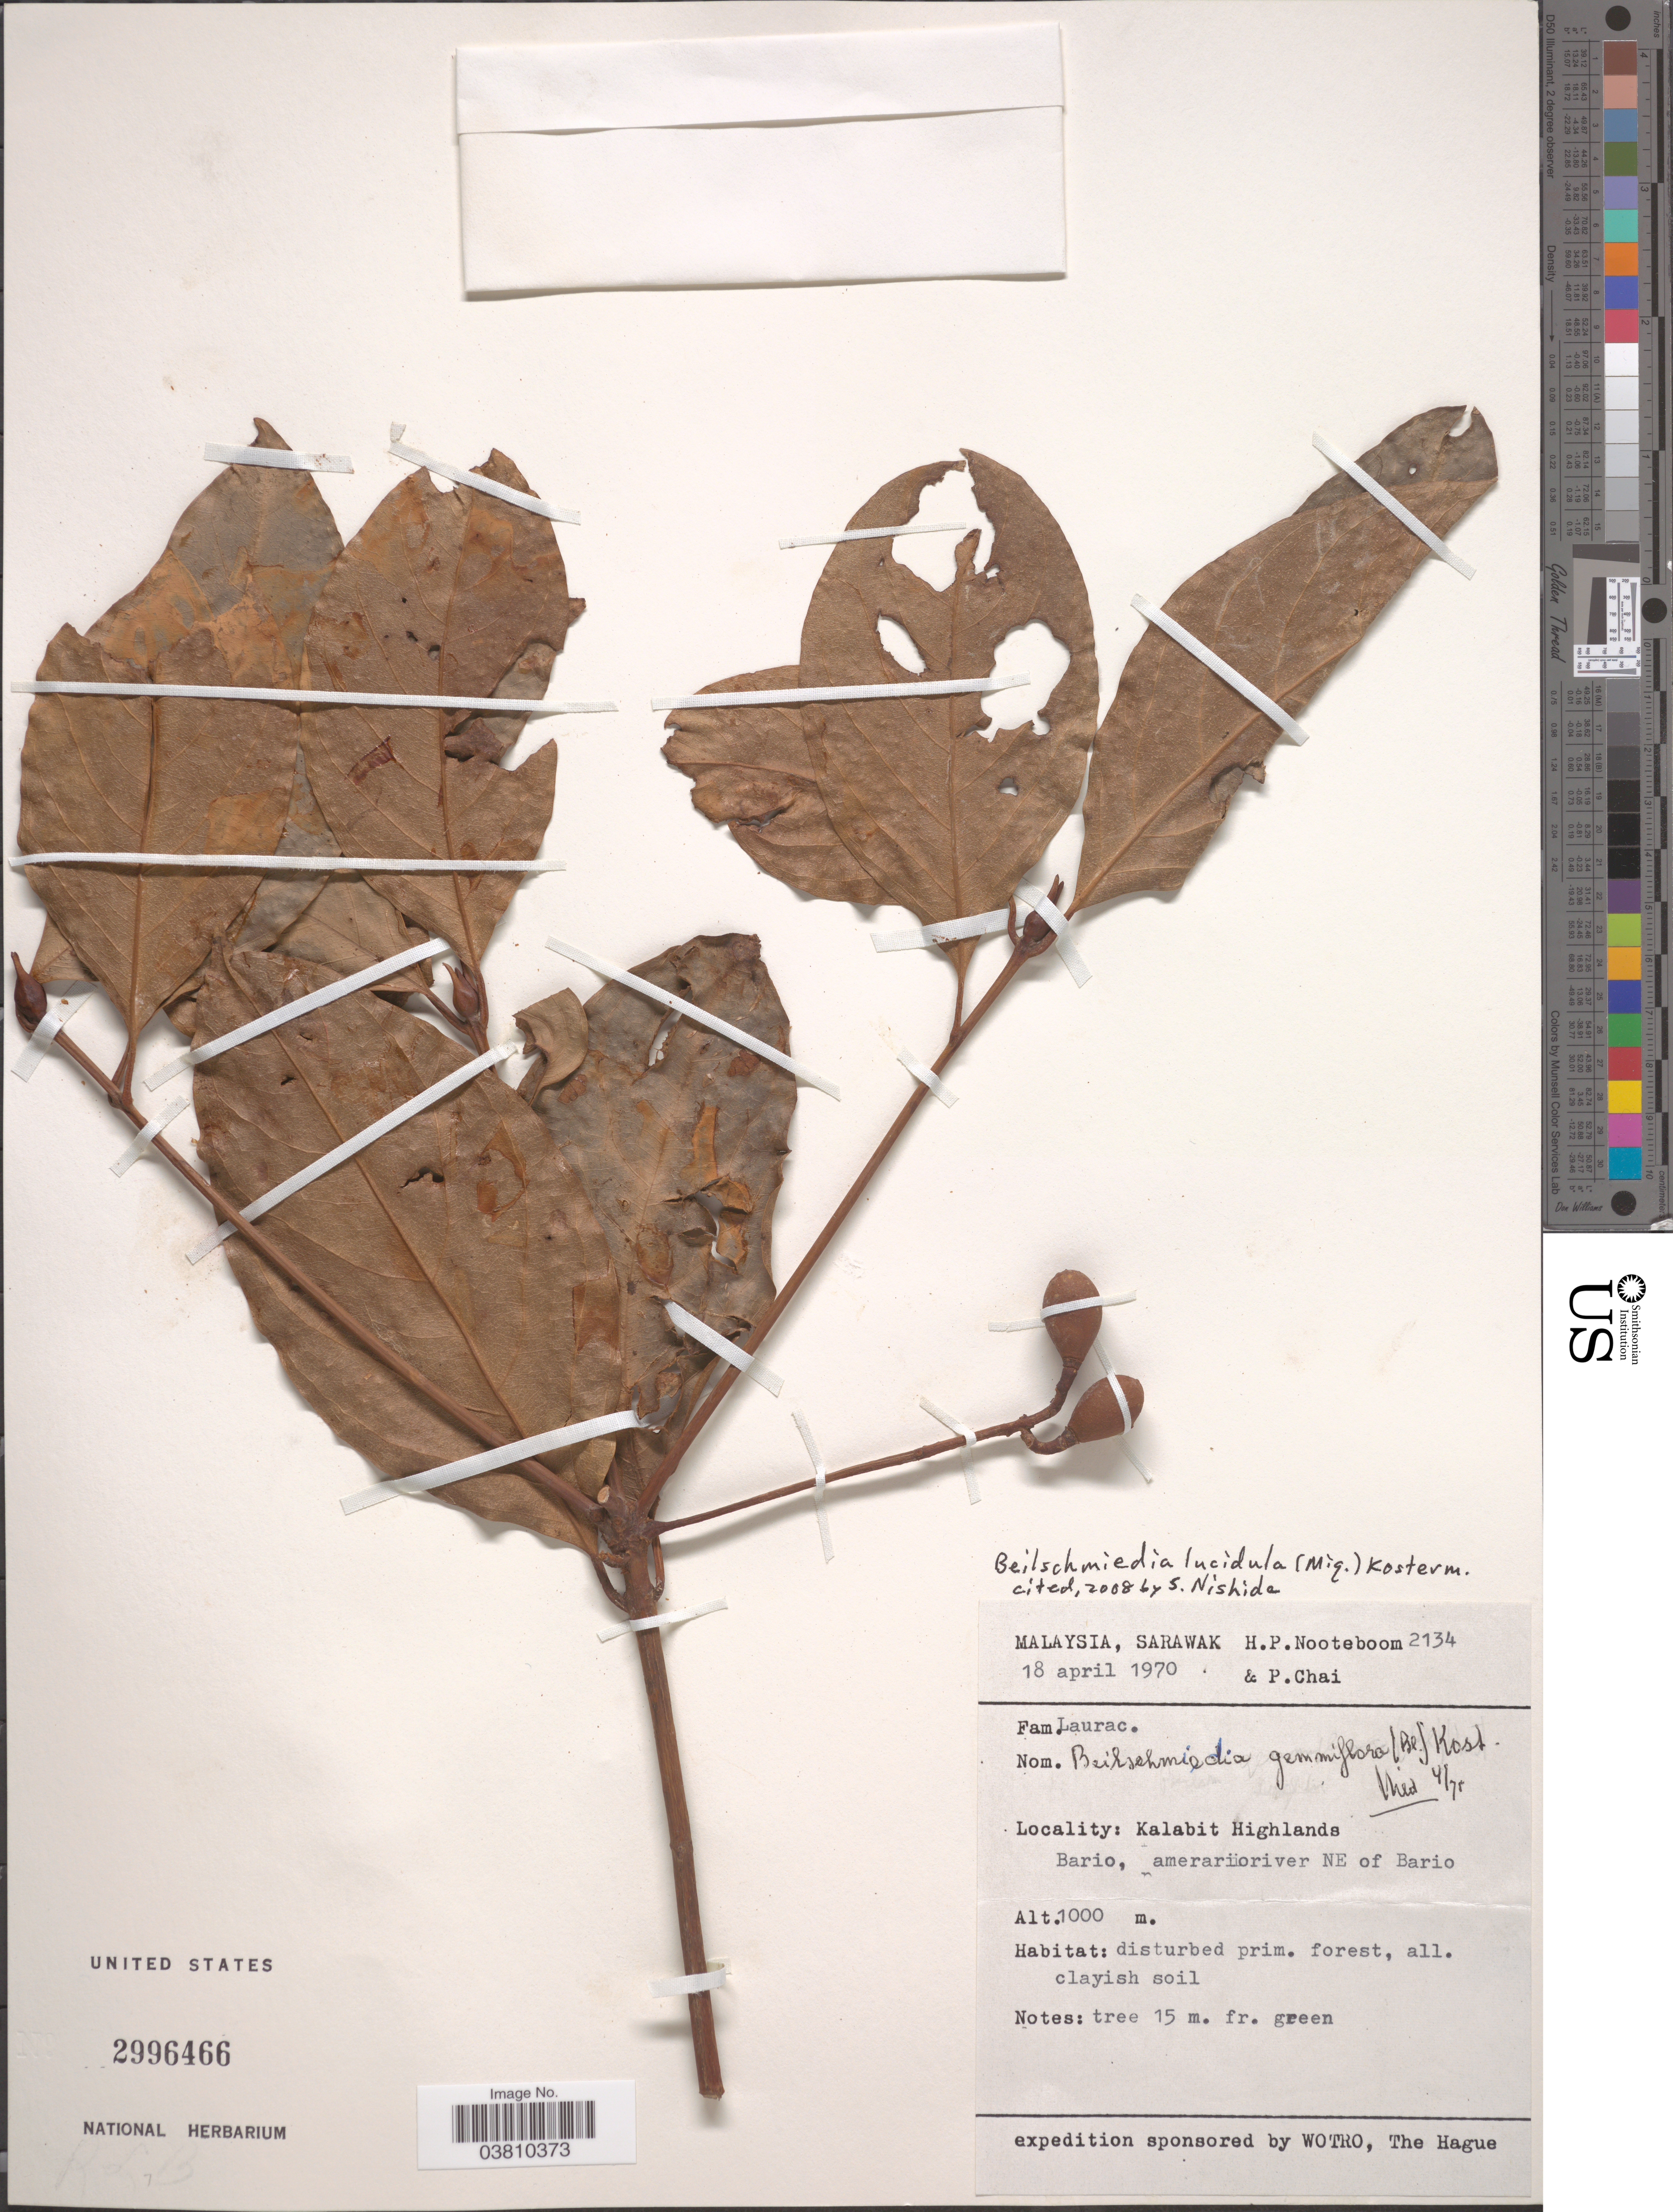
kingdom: Plantae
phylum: Tracheophyta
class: Magnoliopsida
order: Laurales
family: Lauraceae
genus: Beilschmiedia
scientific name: Beilschmiedia lucidula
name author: (Miq.) Kosterm.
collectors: H. P. Nooteboom & P. Chai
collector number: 2134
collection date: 1970-04-18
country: Malaysia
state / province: Sarawak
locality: Kalabit Highlands. Bario, amerarioriver NE of Bario.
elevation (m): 1000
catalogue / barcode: US 2996466